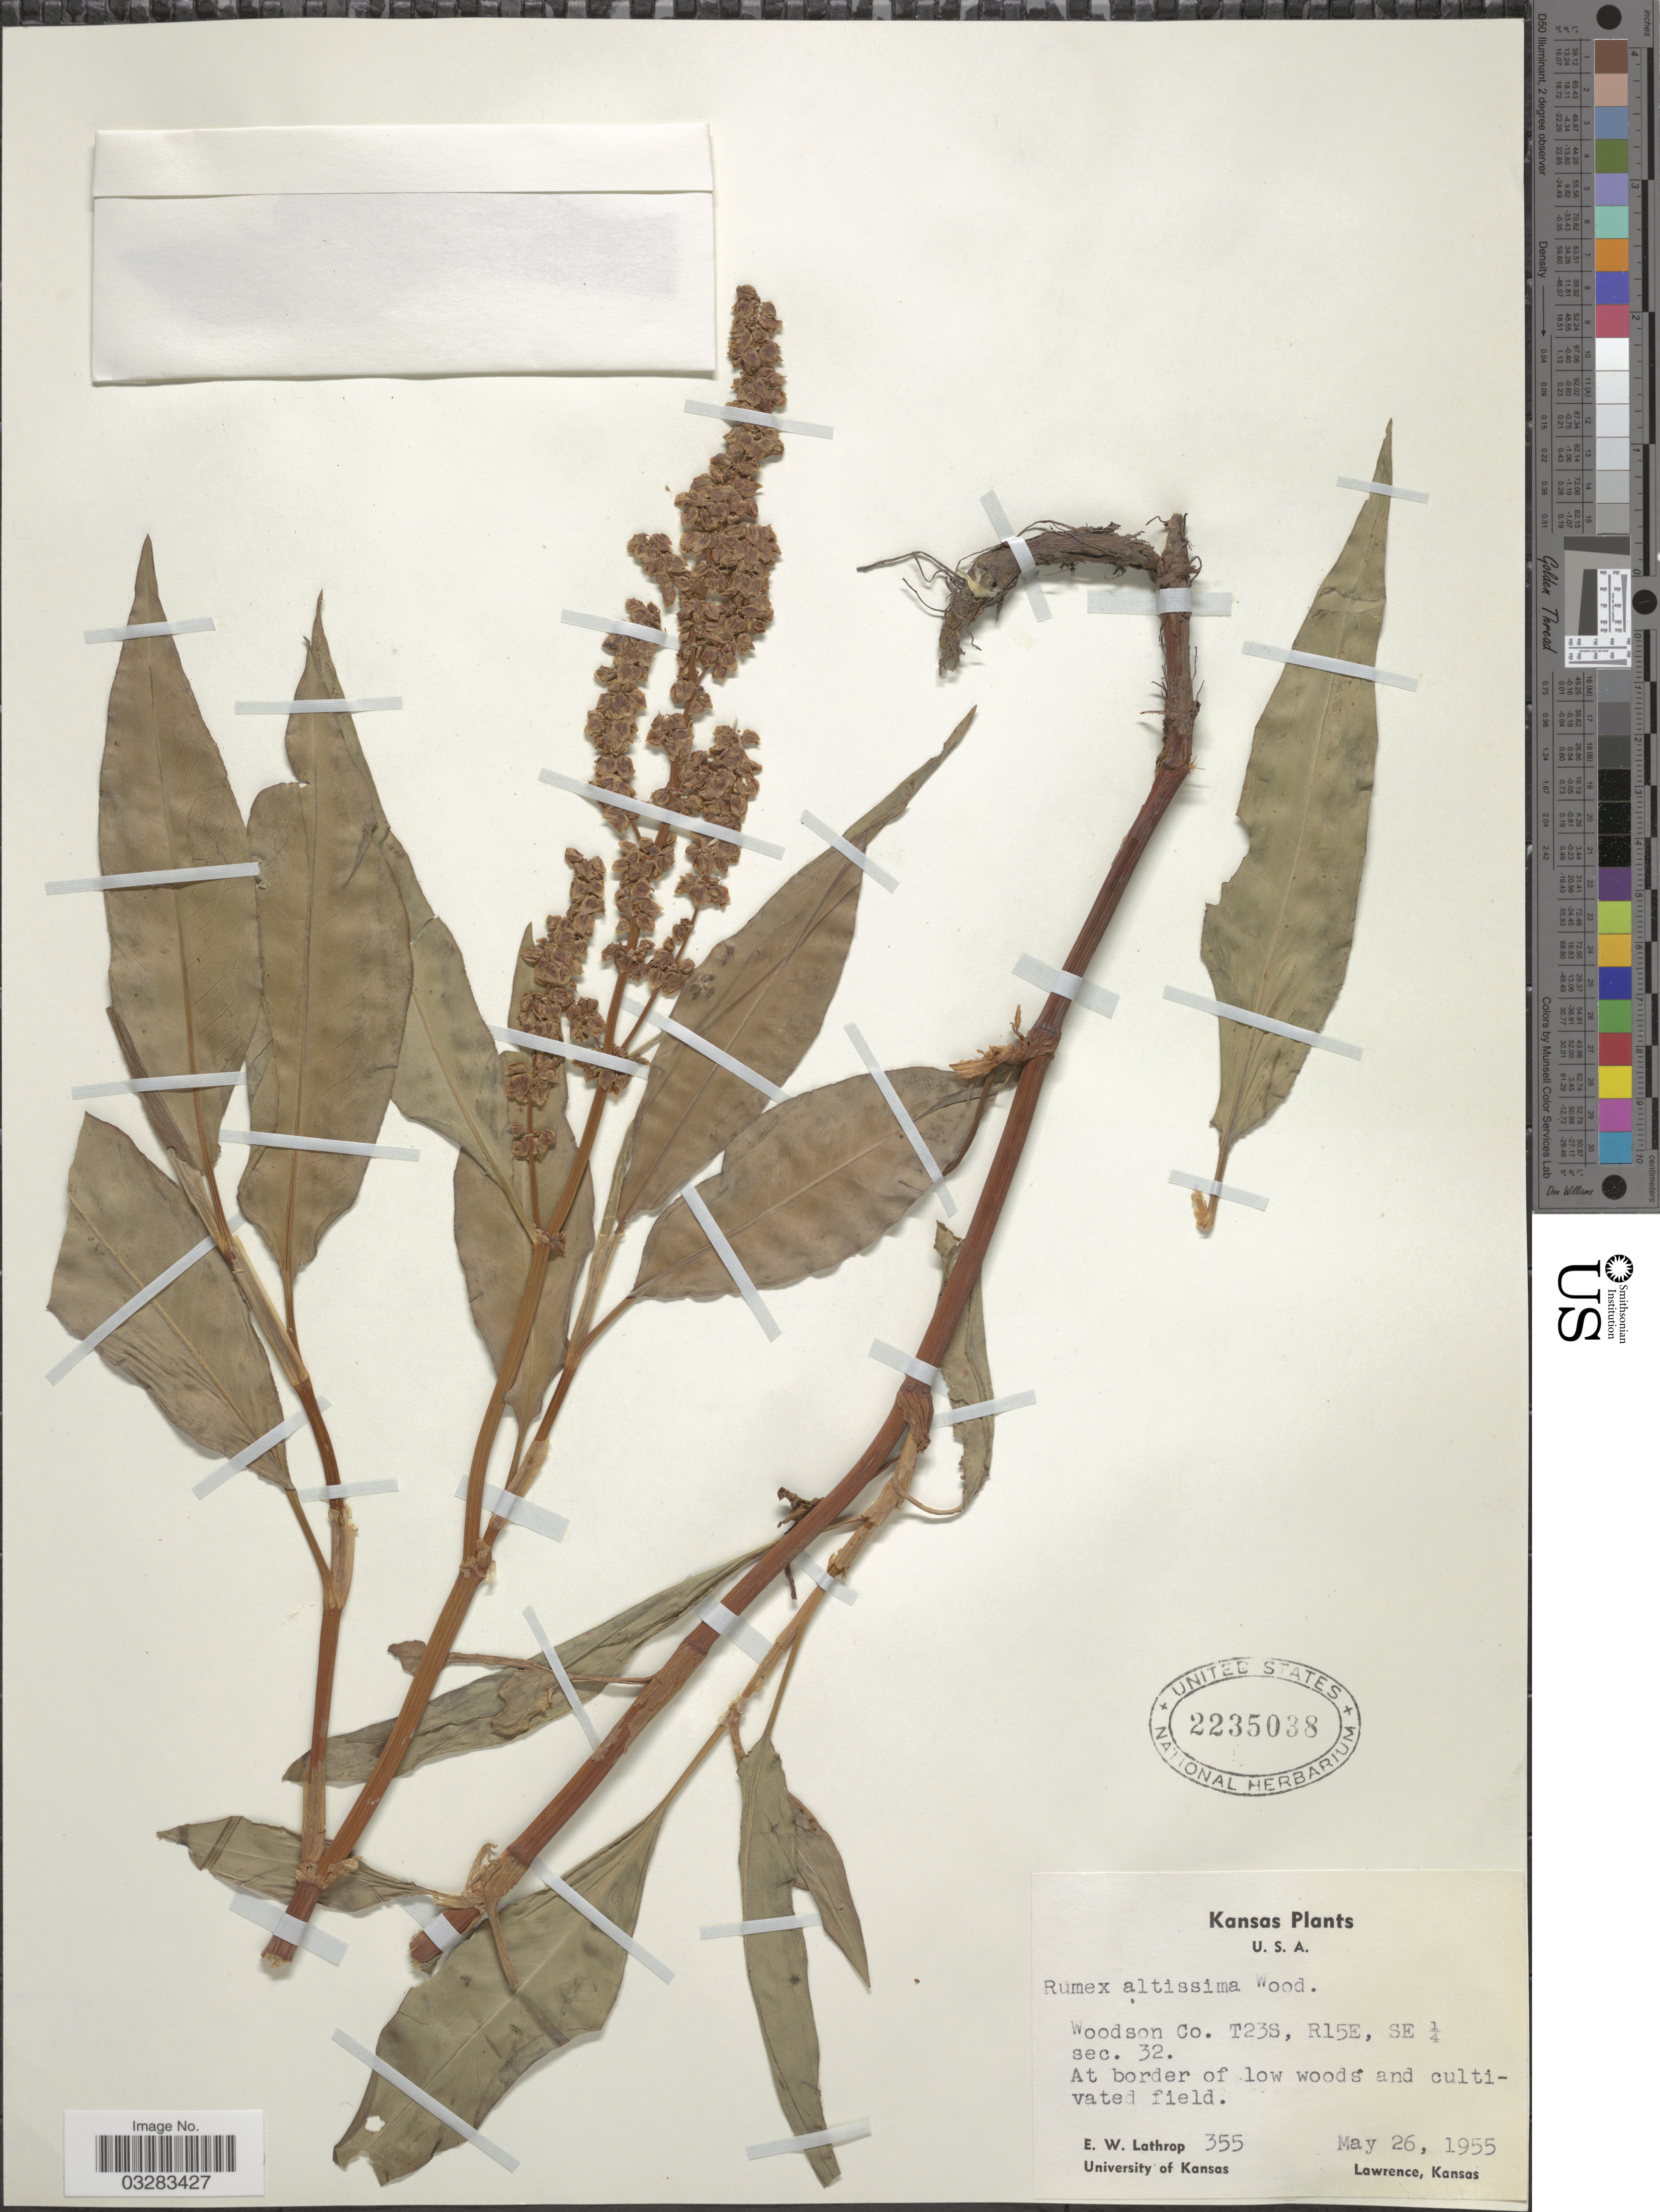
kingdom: Plantae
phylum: Tracheophyta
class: Magnoliopsida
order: Caryophyllales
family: Polygonaceae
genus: Rumex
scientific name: Rumex altissimus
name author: Alph. Wood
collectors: E. W. Lathrop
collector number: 355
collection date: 1955-05-26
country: United States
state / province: Kansas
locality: Woodson Co. T23S, R15E, SE ¼ sec. 32.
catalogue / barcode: US 2235038